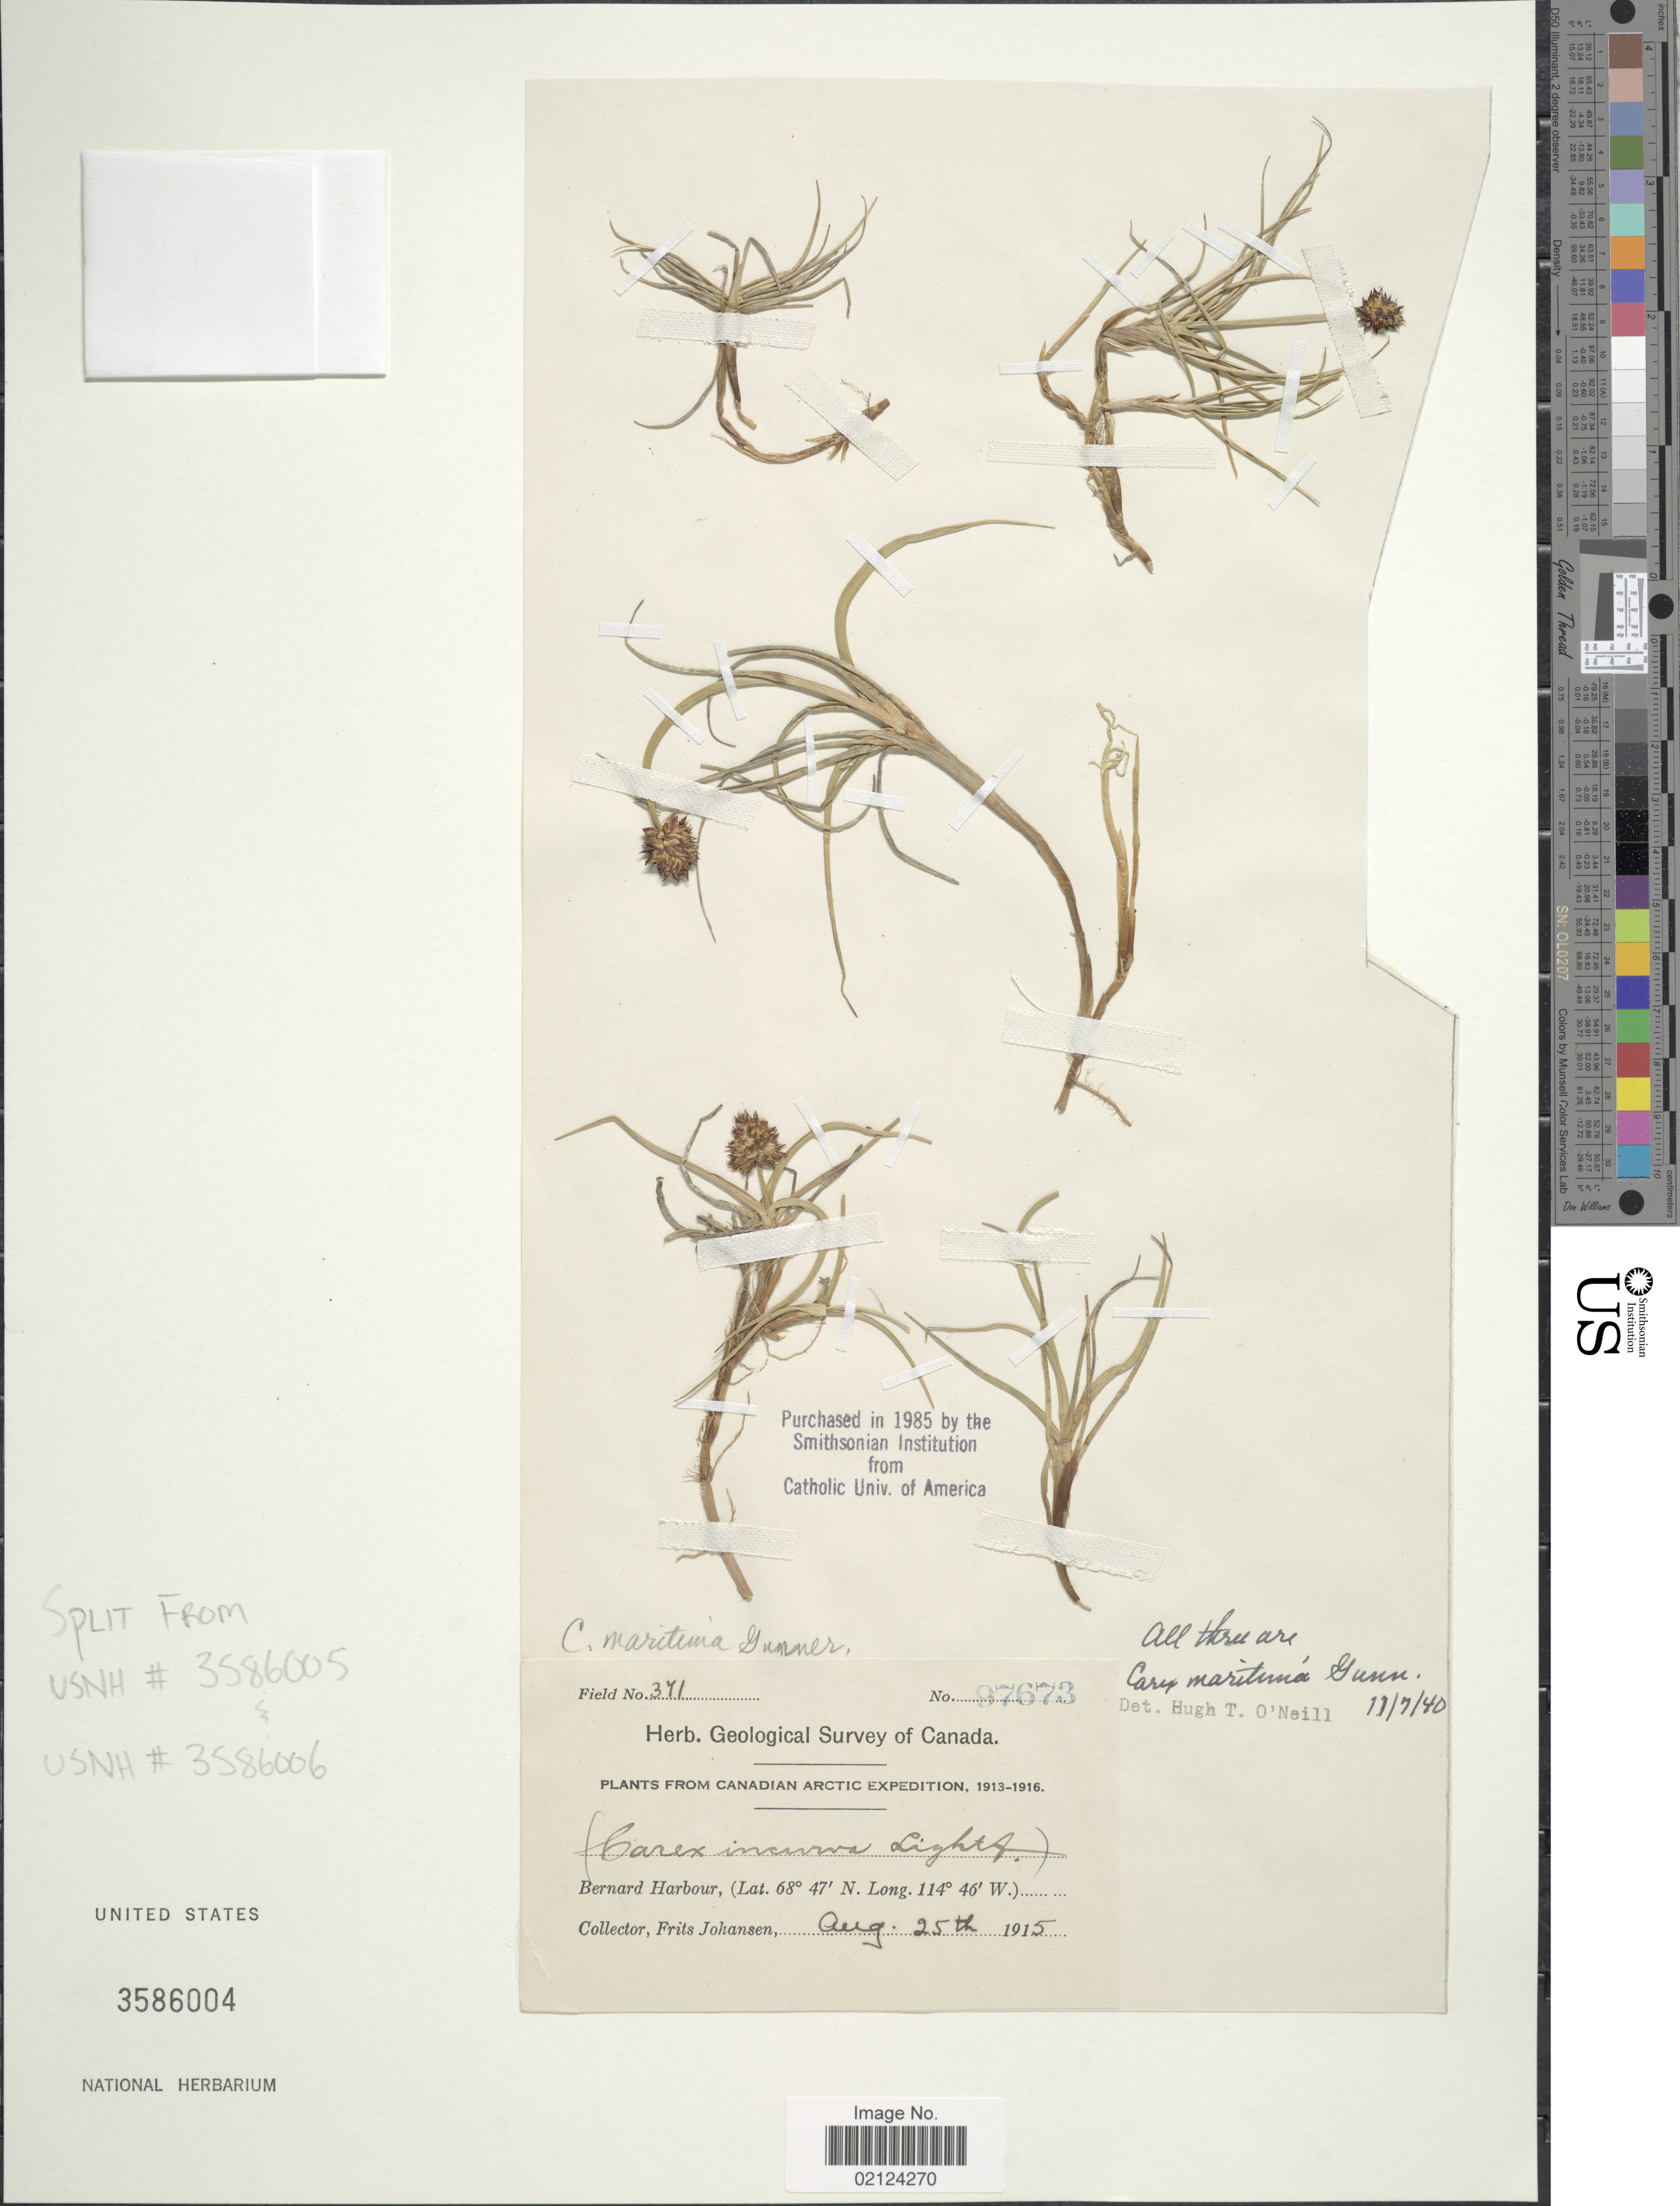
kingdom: Plantae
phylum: Tracheophyta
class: Liliopsida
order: Poales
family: Cyperaceae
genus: Carex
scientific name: Carex maritima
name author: Gunnerus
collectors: F. Johansen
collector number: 97673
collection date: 1915-08-25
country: Canada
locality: Canadian Arctic,. Bernard Harbour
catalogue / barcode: US 3586004